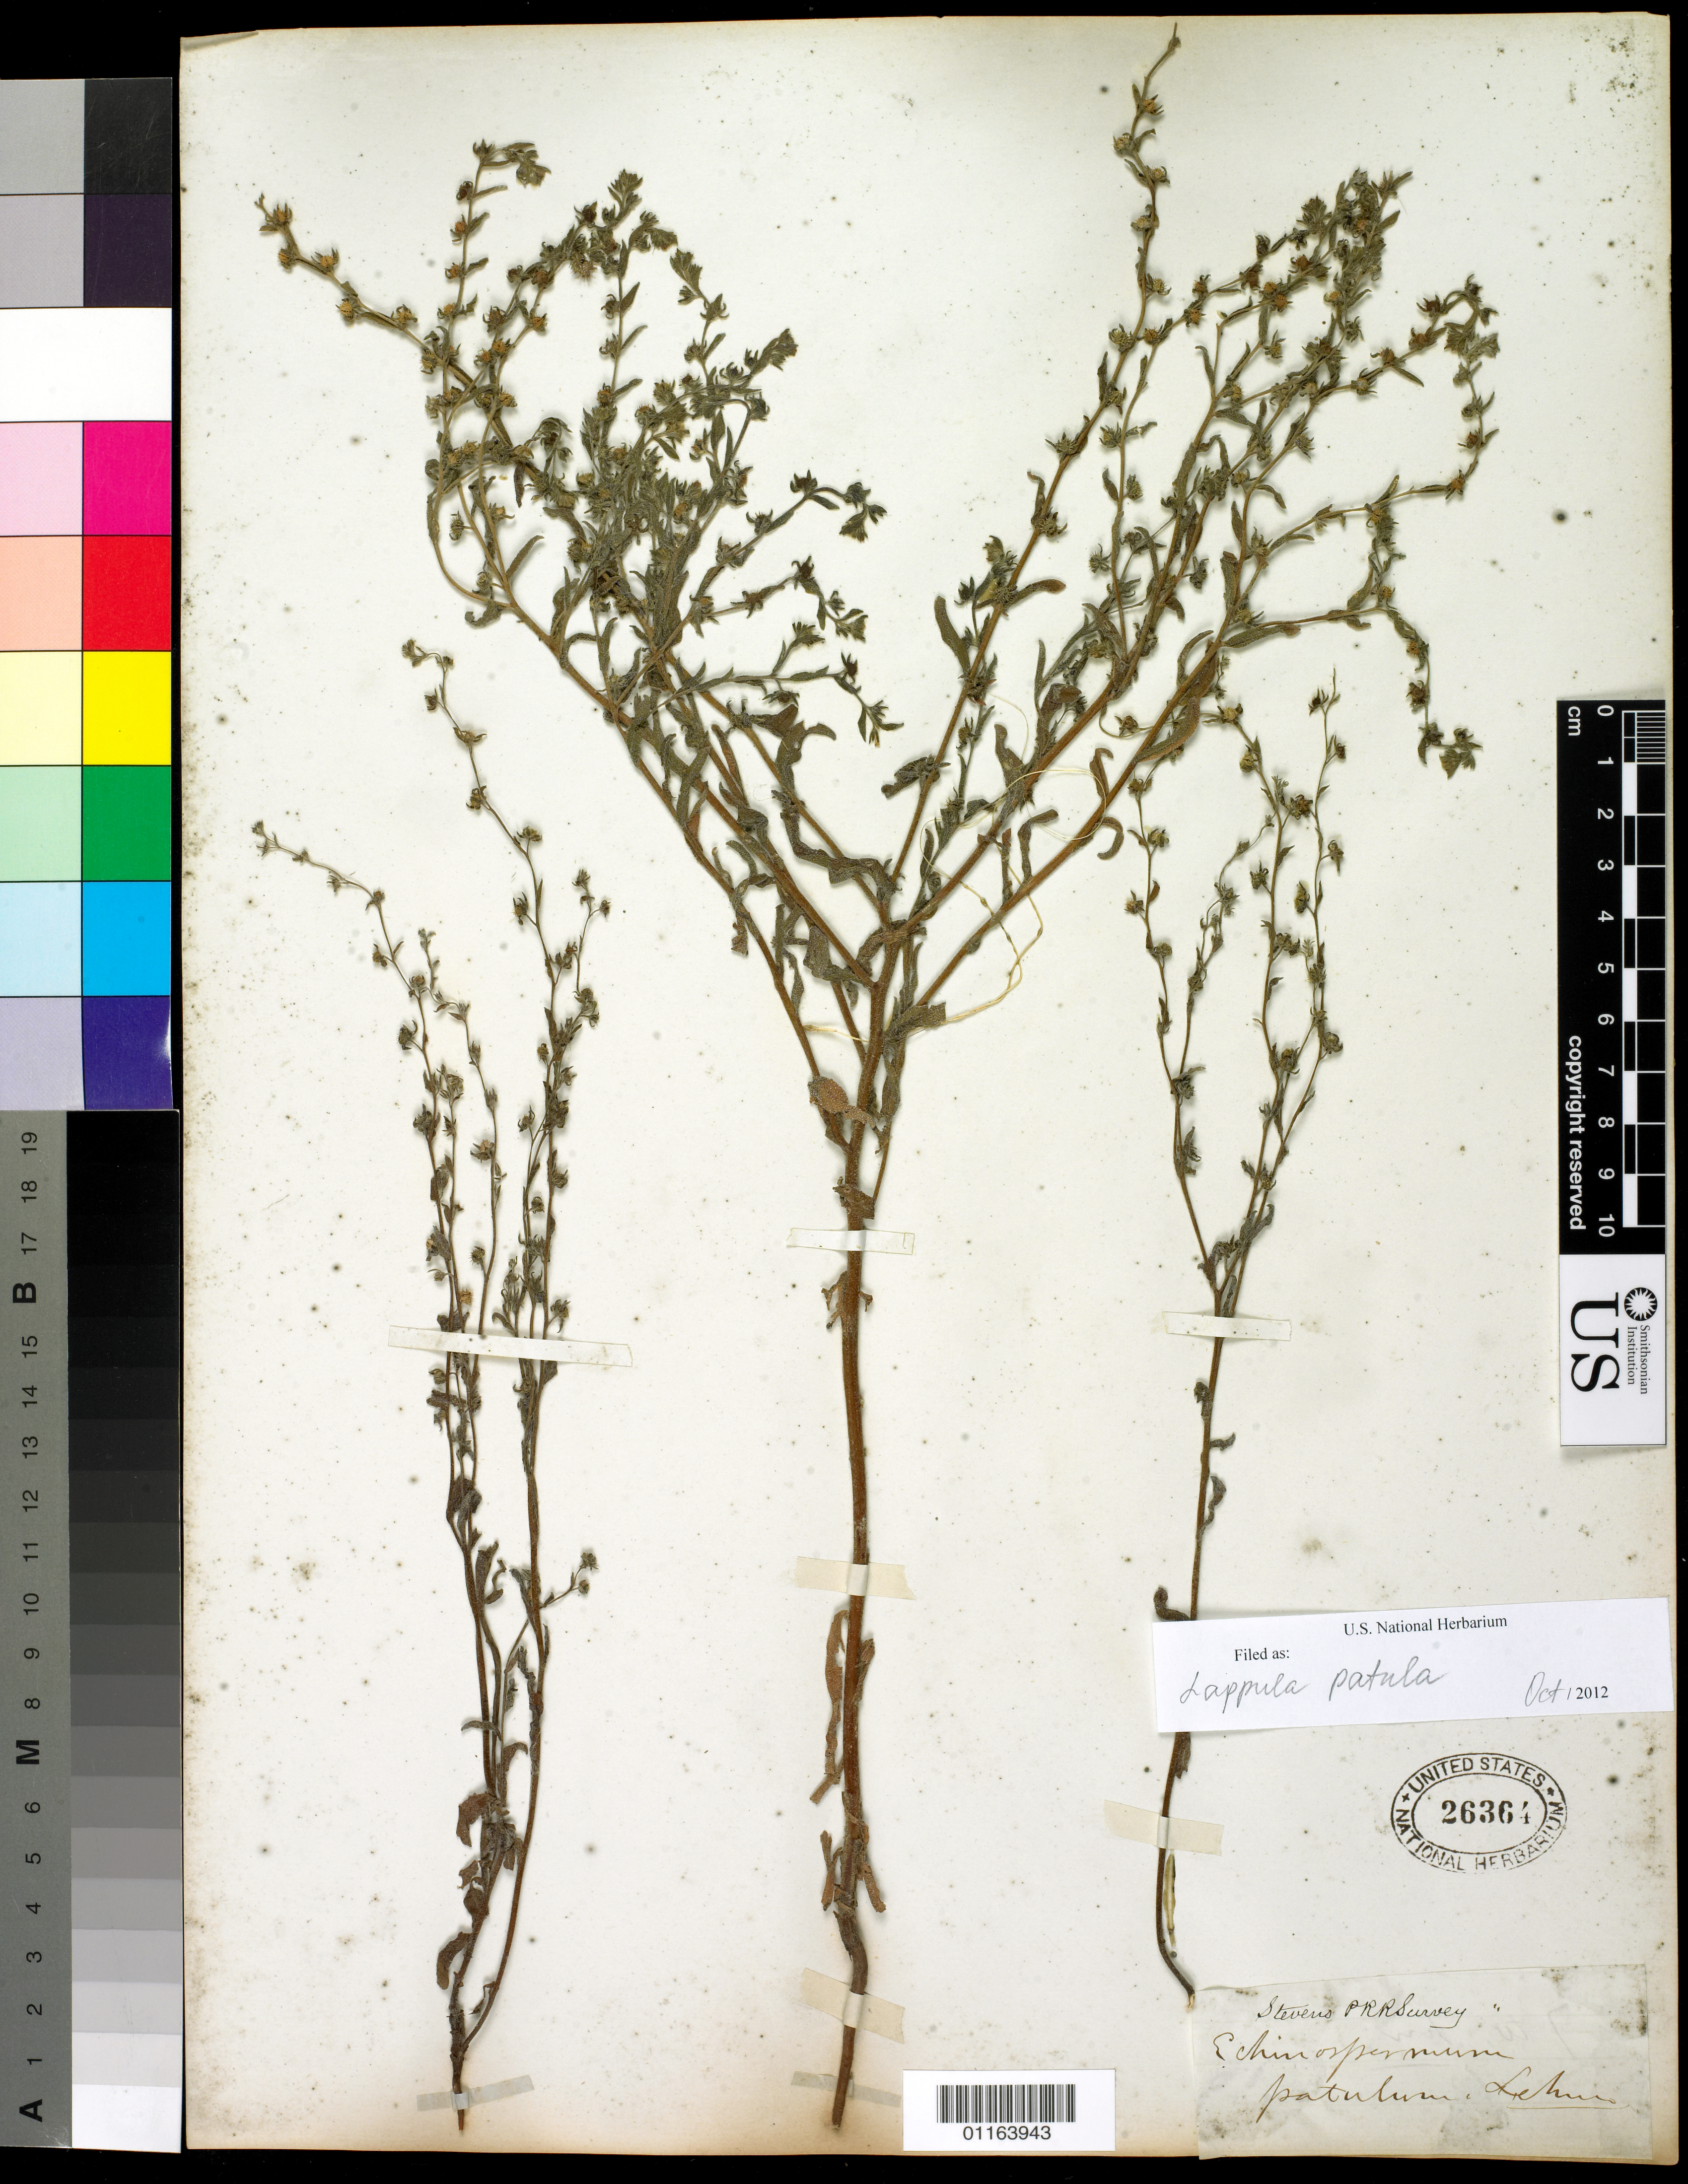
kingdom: Plantae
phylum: Tracheophyta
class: Magnoliopsida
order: Boraginales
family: Boraginaceae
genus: Lappula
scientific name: Lappula patula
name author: (Lehm.) Asch. ex Gürke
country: United States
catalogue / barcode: US 26364